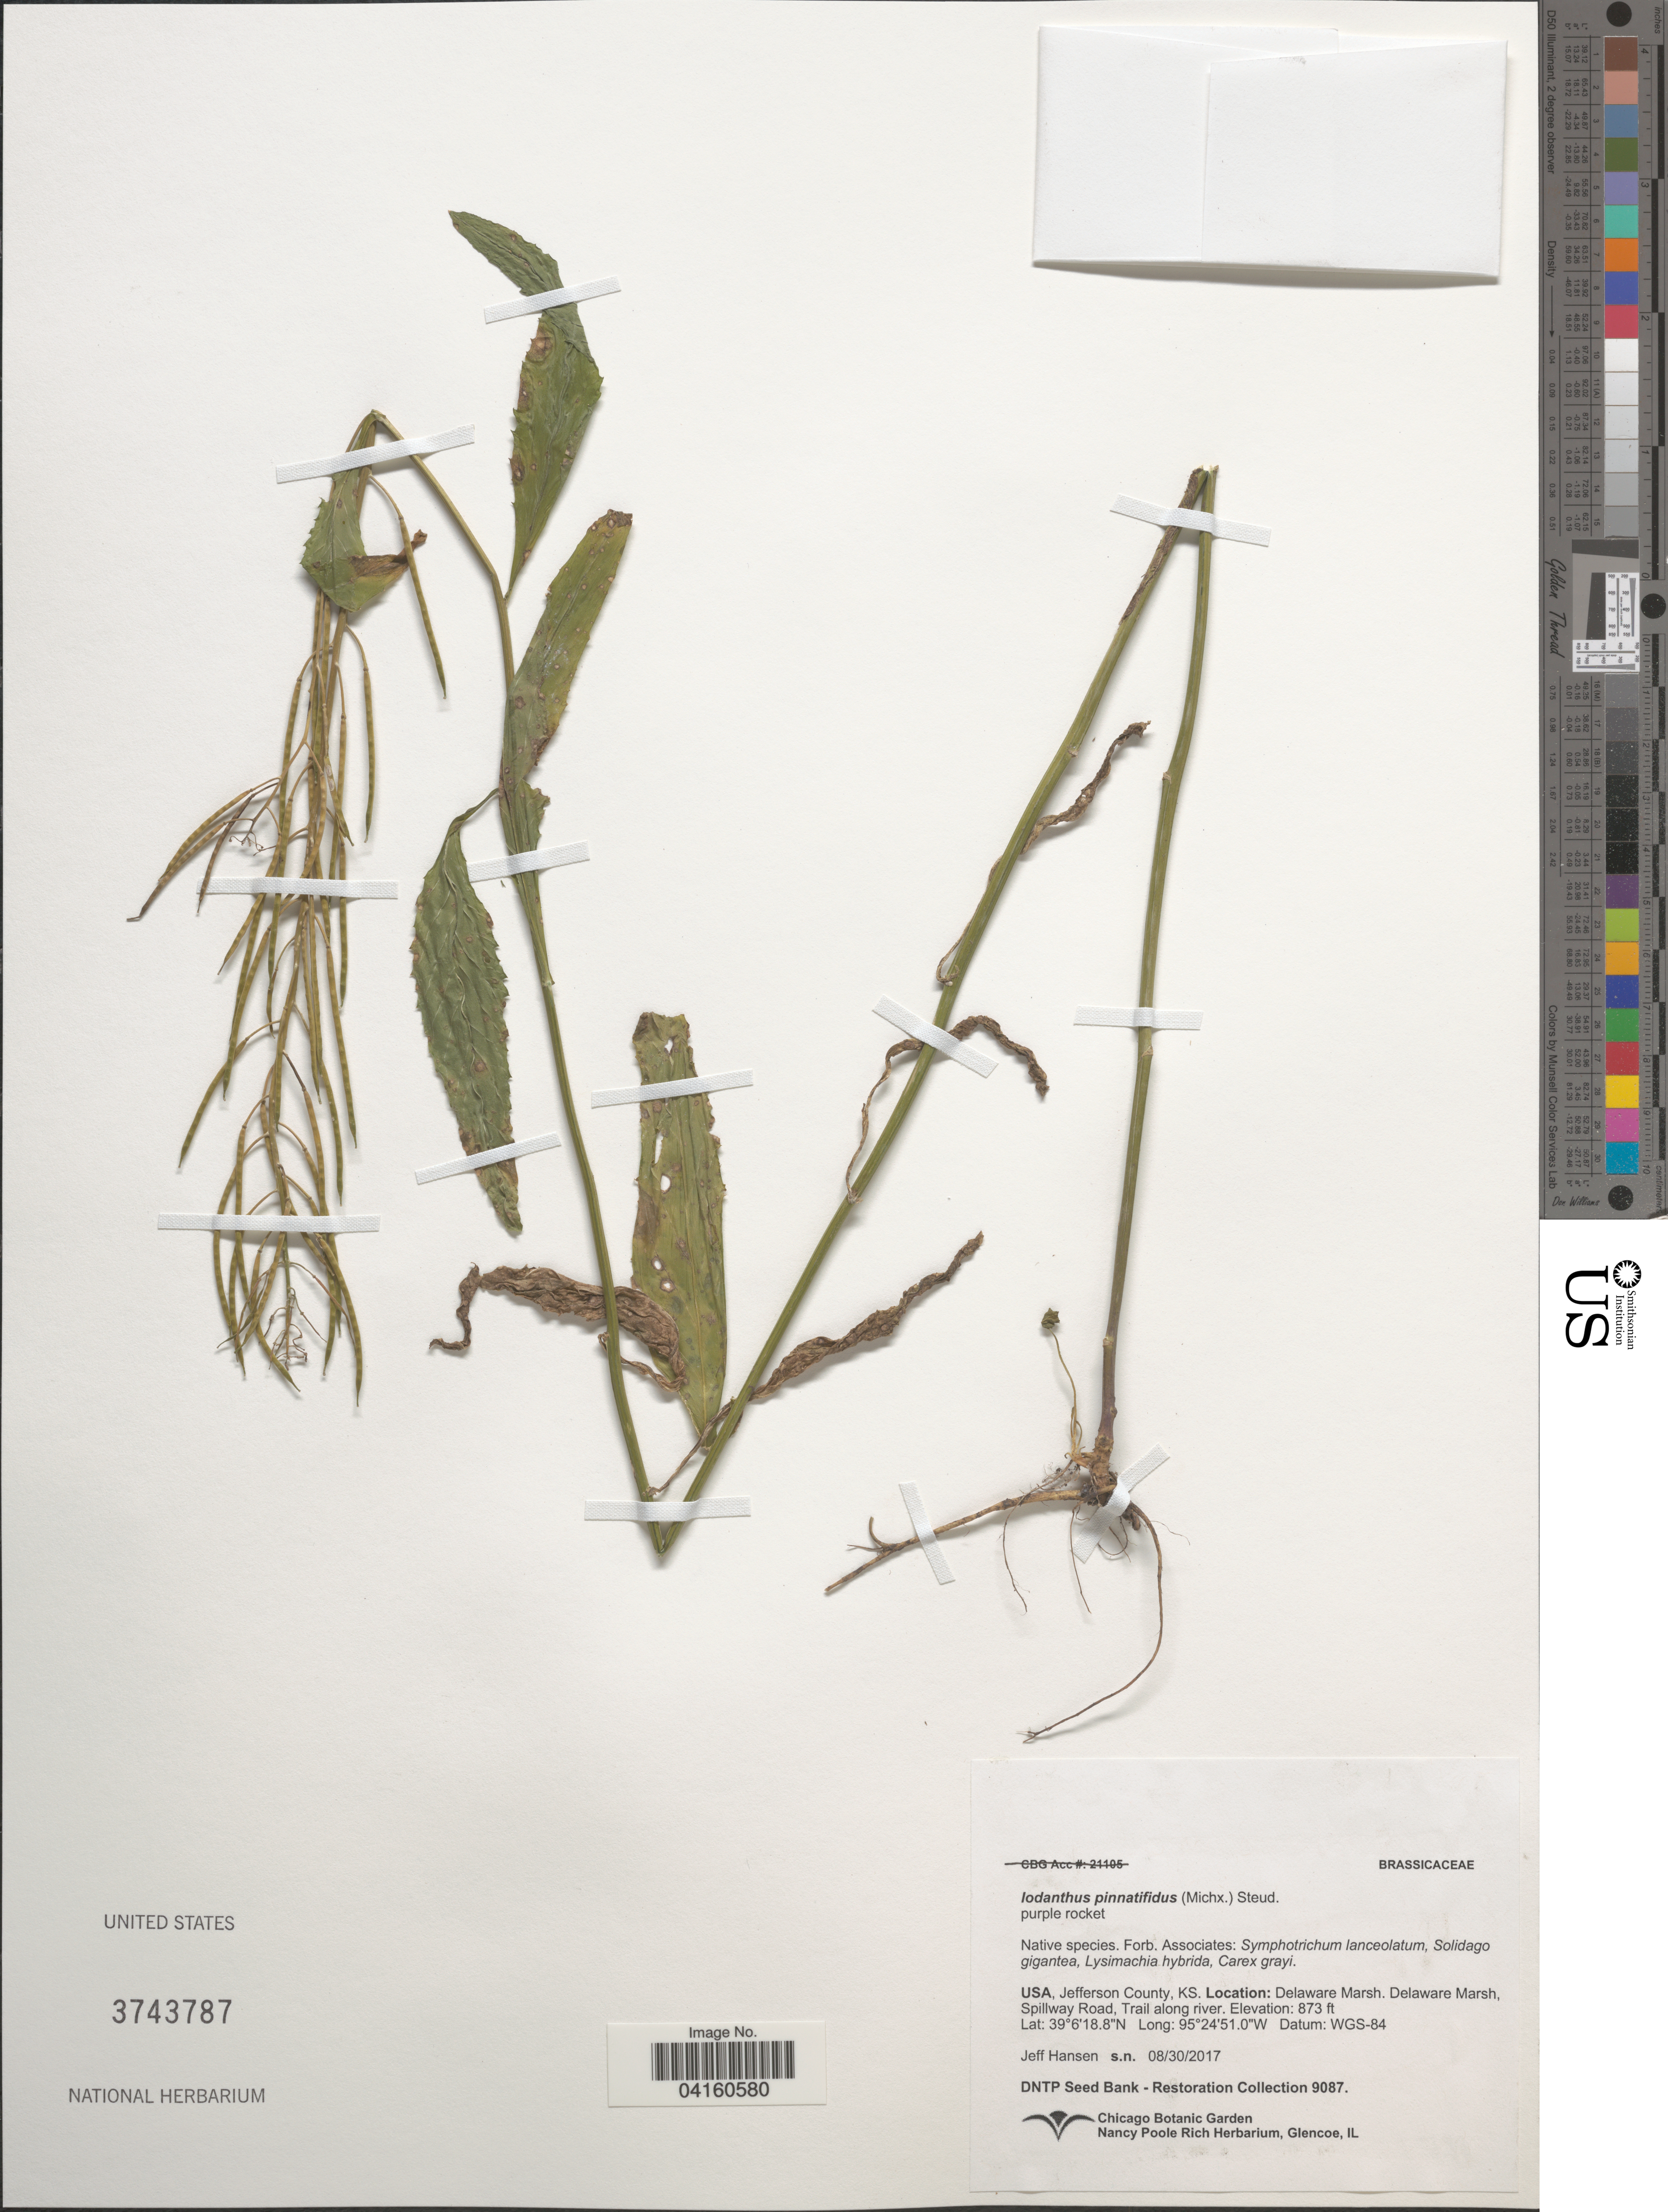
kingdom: Plantae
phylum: Tracheophyta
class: Magnoliopsida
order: Brassicales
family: Brassicaceae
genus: Iodanthus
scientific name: Iodanthus pinnatifidus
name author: (Michx.) Steud.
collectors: J. Hansen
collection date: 2017-08-30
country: United States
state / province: Kansas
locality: Jefferson County. Delaware Marsh. Delaware Marsh, Spillway Road, Trail along river.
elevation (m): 266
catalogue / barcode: US 3743787